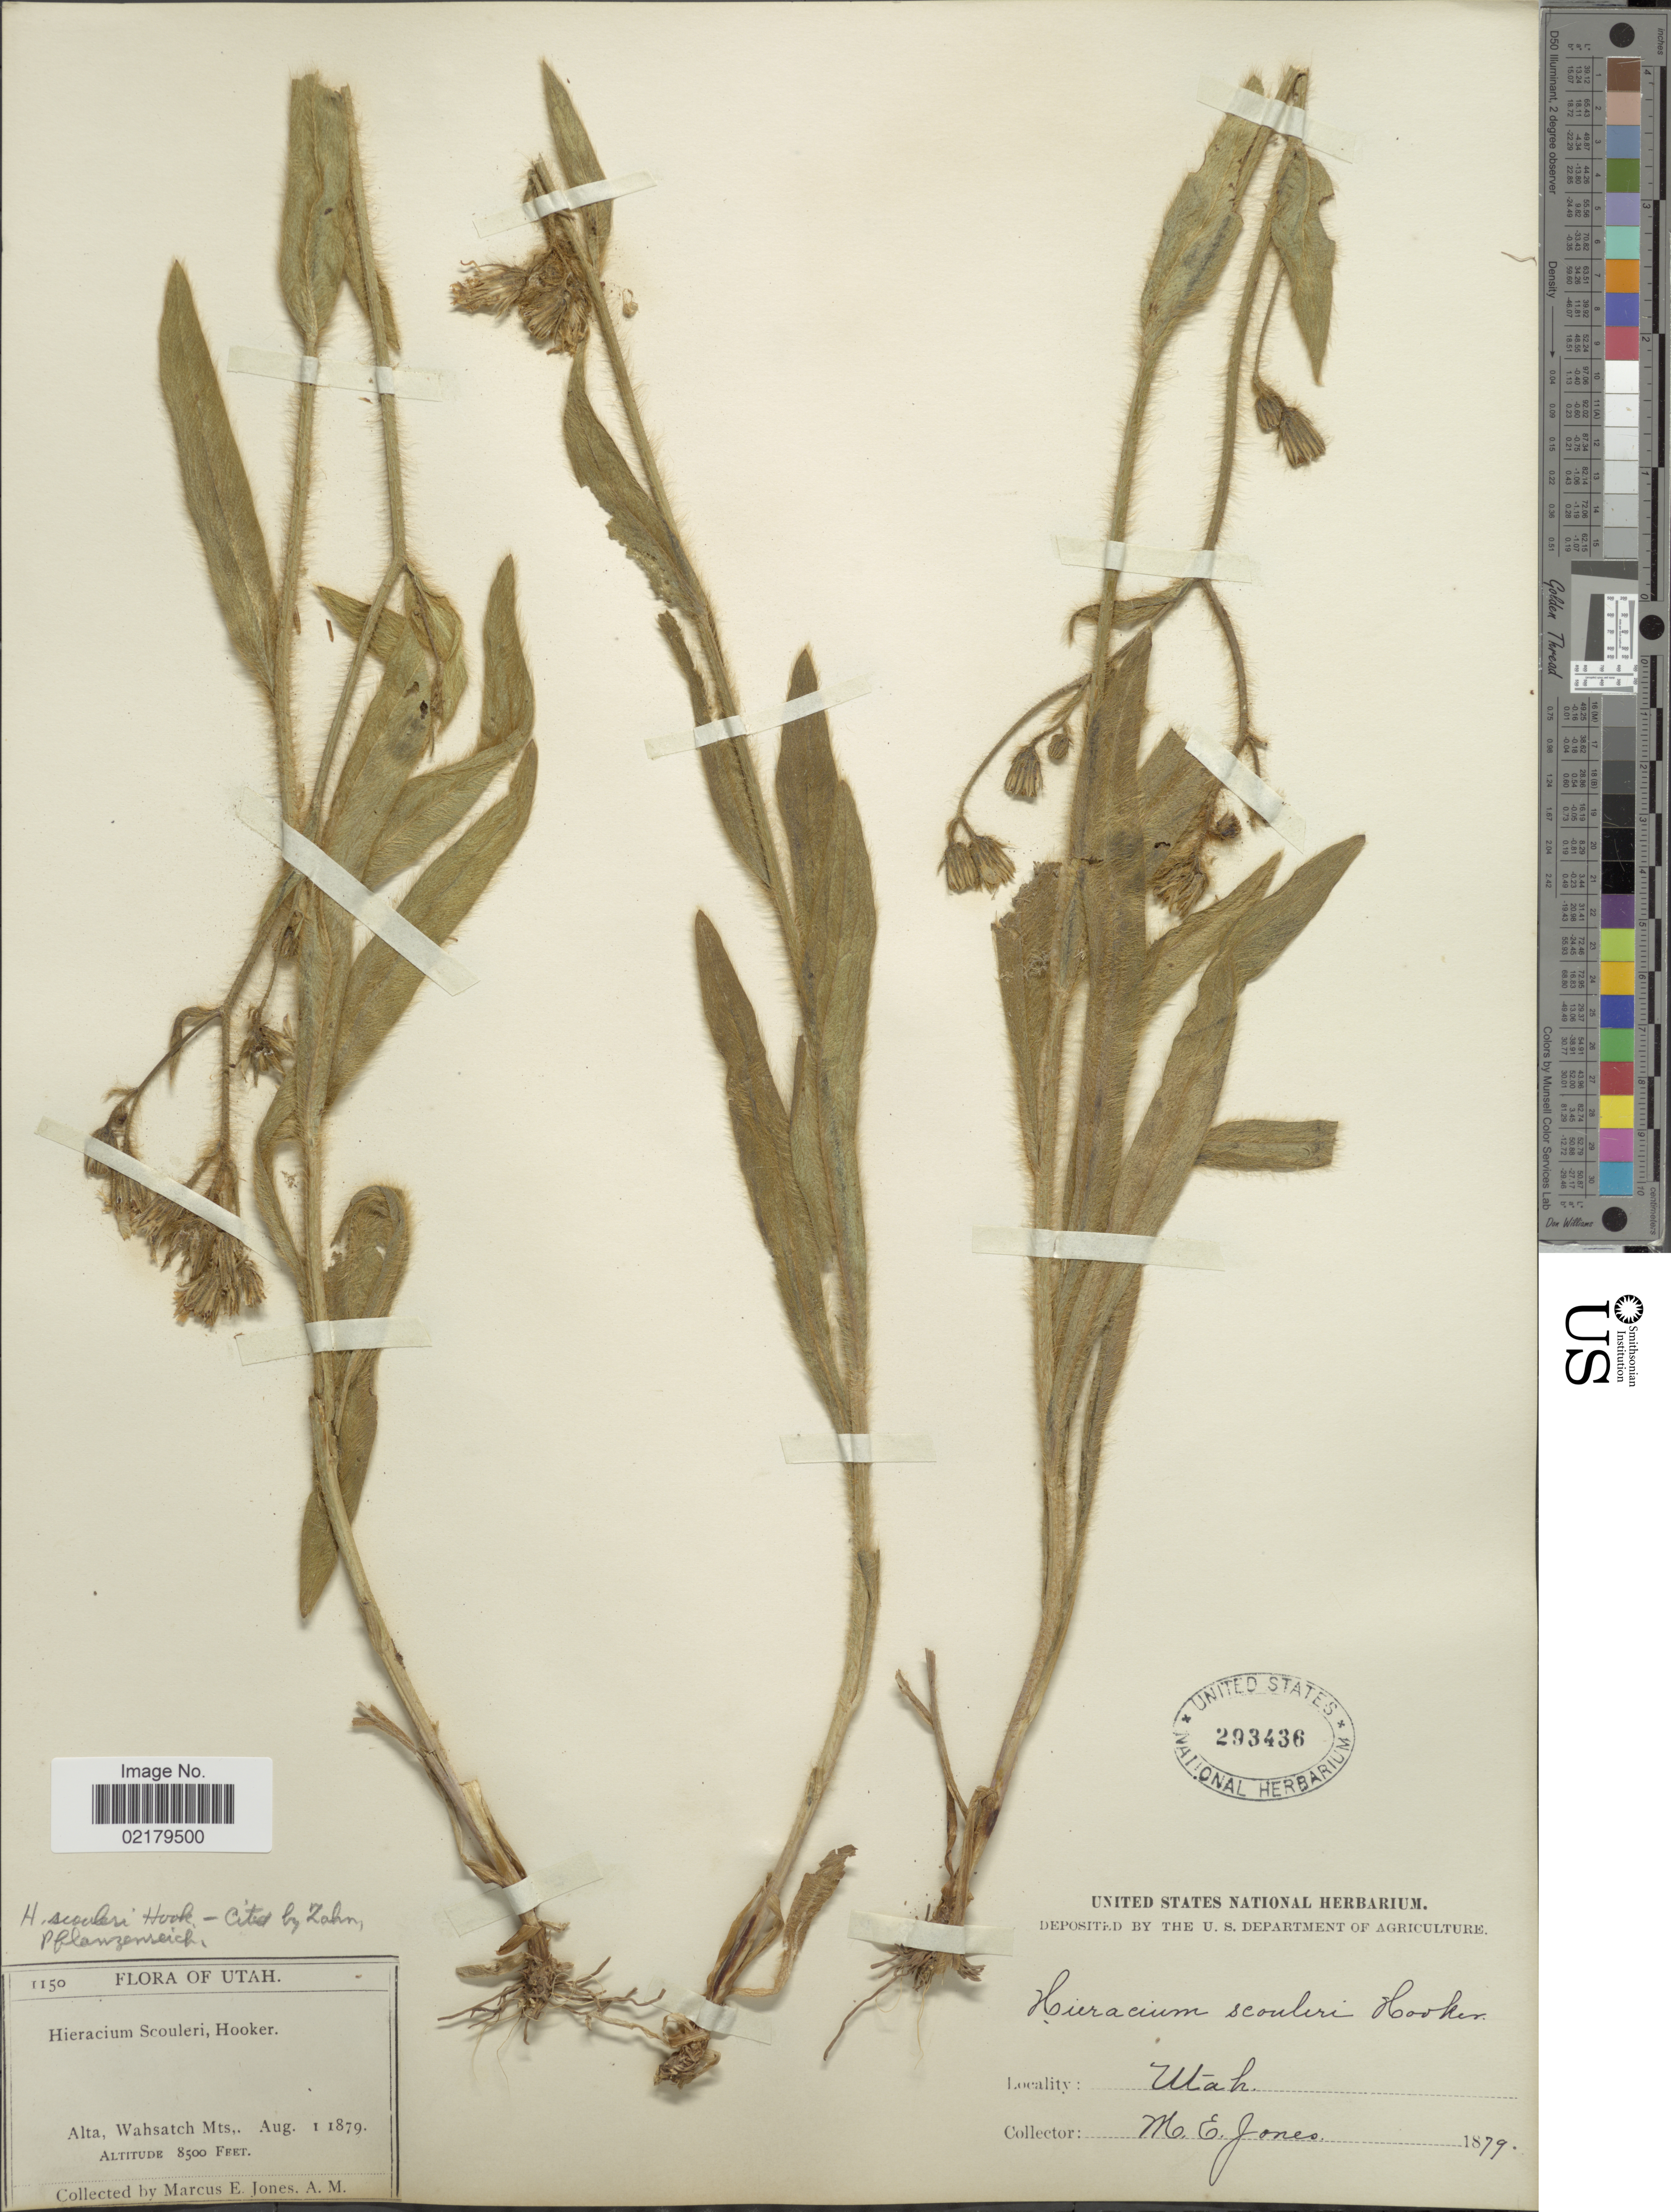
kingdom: Plantae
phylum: Tracheophyta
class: Magnoliopsida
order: Asterales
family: Asteraceae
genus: Hieracium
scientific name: Hieracium scouleri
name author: Hook.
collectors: M. E. Jones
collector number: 1150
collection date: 1879-08-01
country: United States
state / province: Utah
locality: Alta, Wahsatch Mts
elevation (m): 2591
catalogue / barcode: US 293436